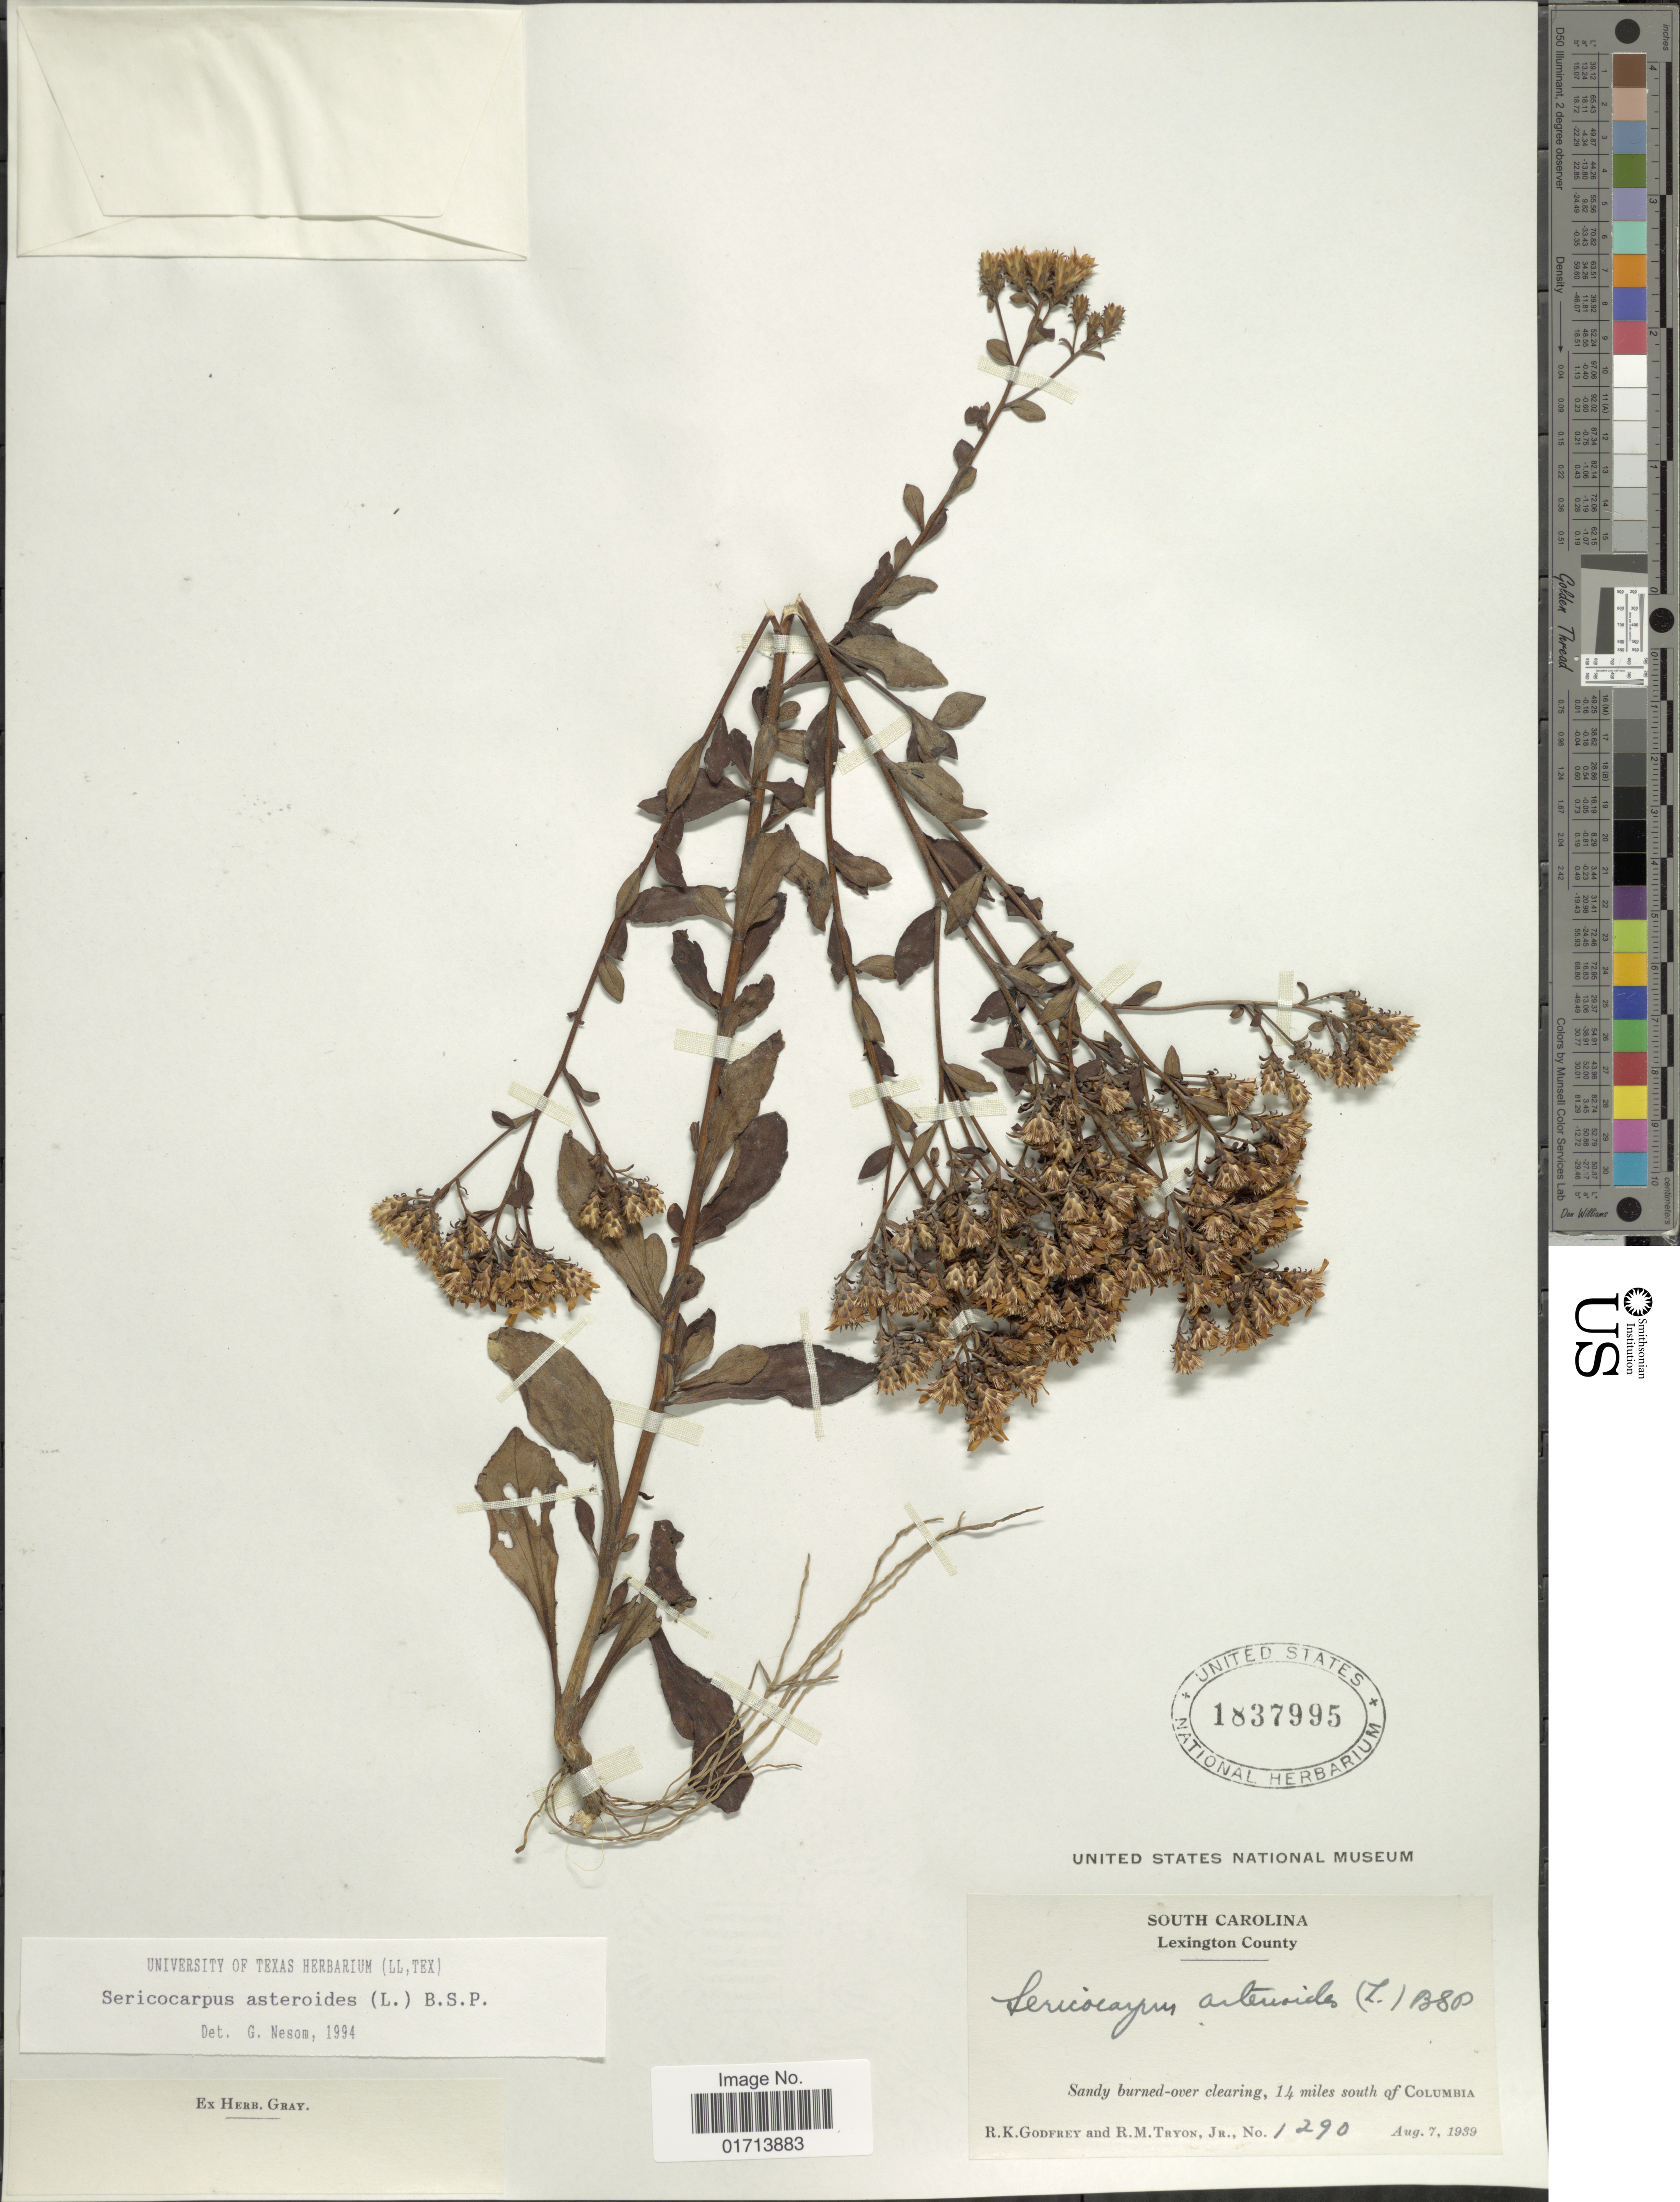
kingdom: Plantae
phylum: Tracheophyta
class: Magnoliopsida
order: Asterales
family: Asteraceae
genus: Sericocarpus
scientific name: Sericocarpus asteroides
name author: (L.) Britton, Stearns & Poggenb.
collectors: R. K. Godfrey & R. M. Tryon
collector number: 1290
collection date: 1939-08-07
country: United States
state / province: South Carolina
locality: Lexington County, 14 miles south of Columbia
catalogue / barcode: US 1837995